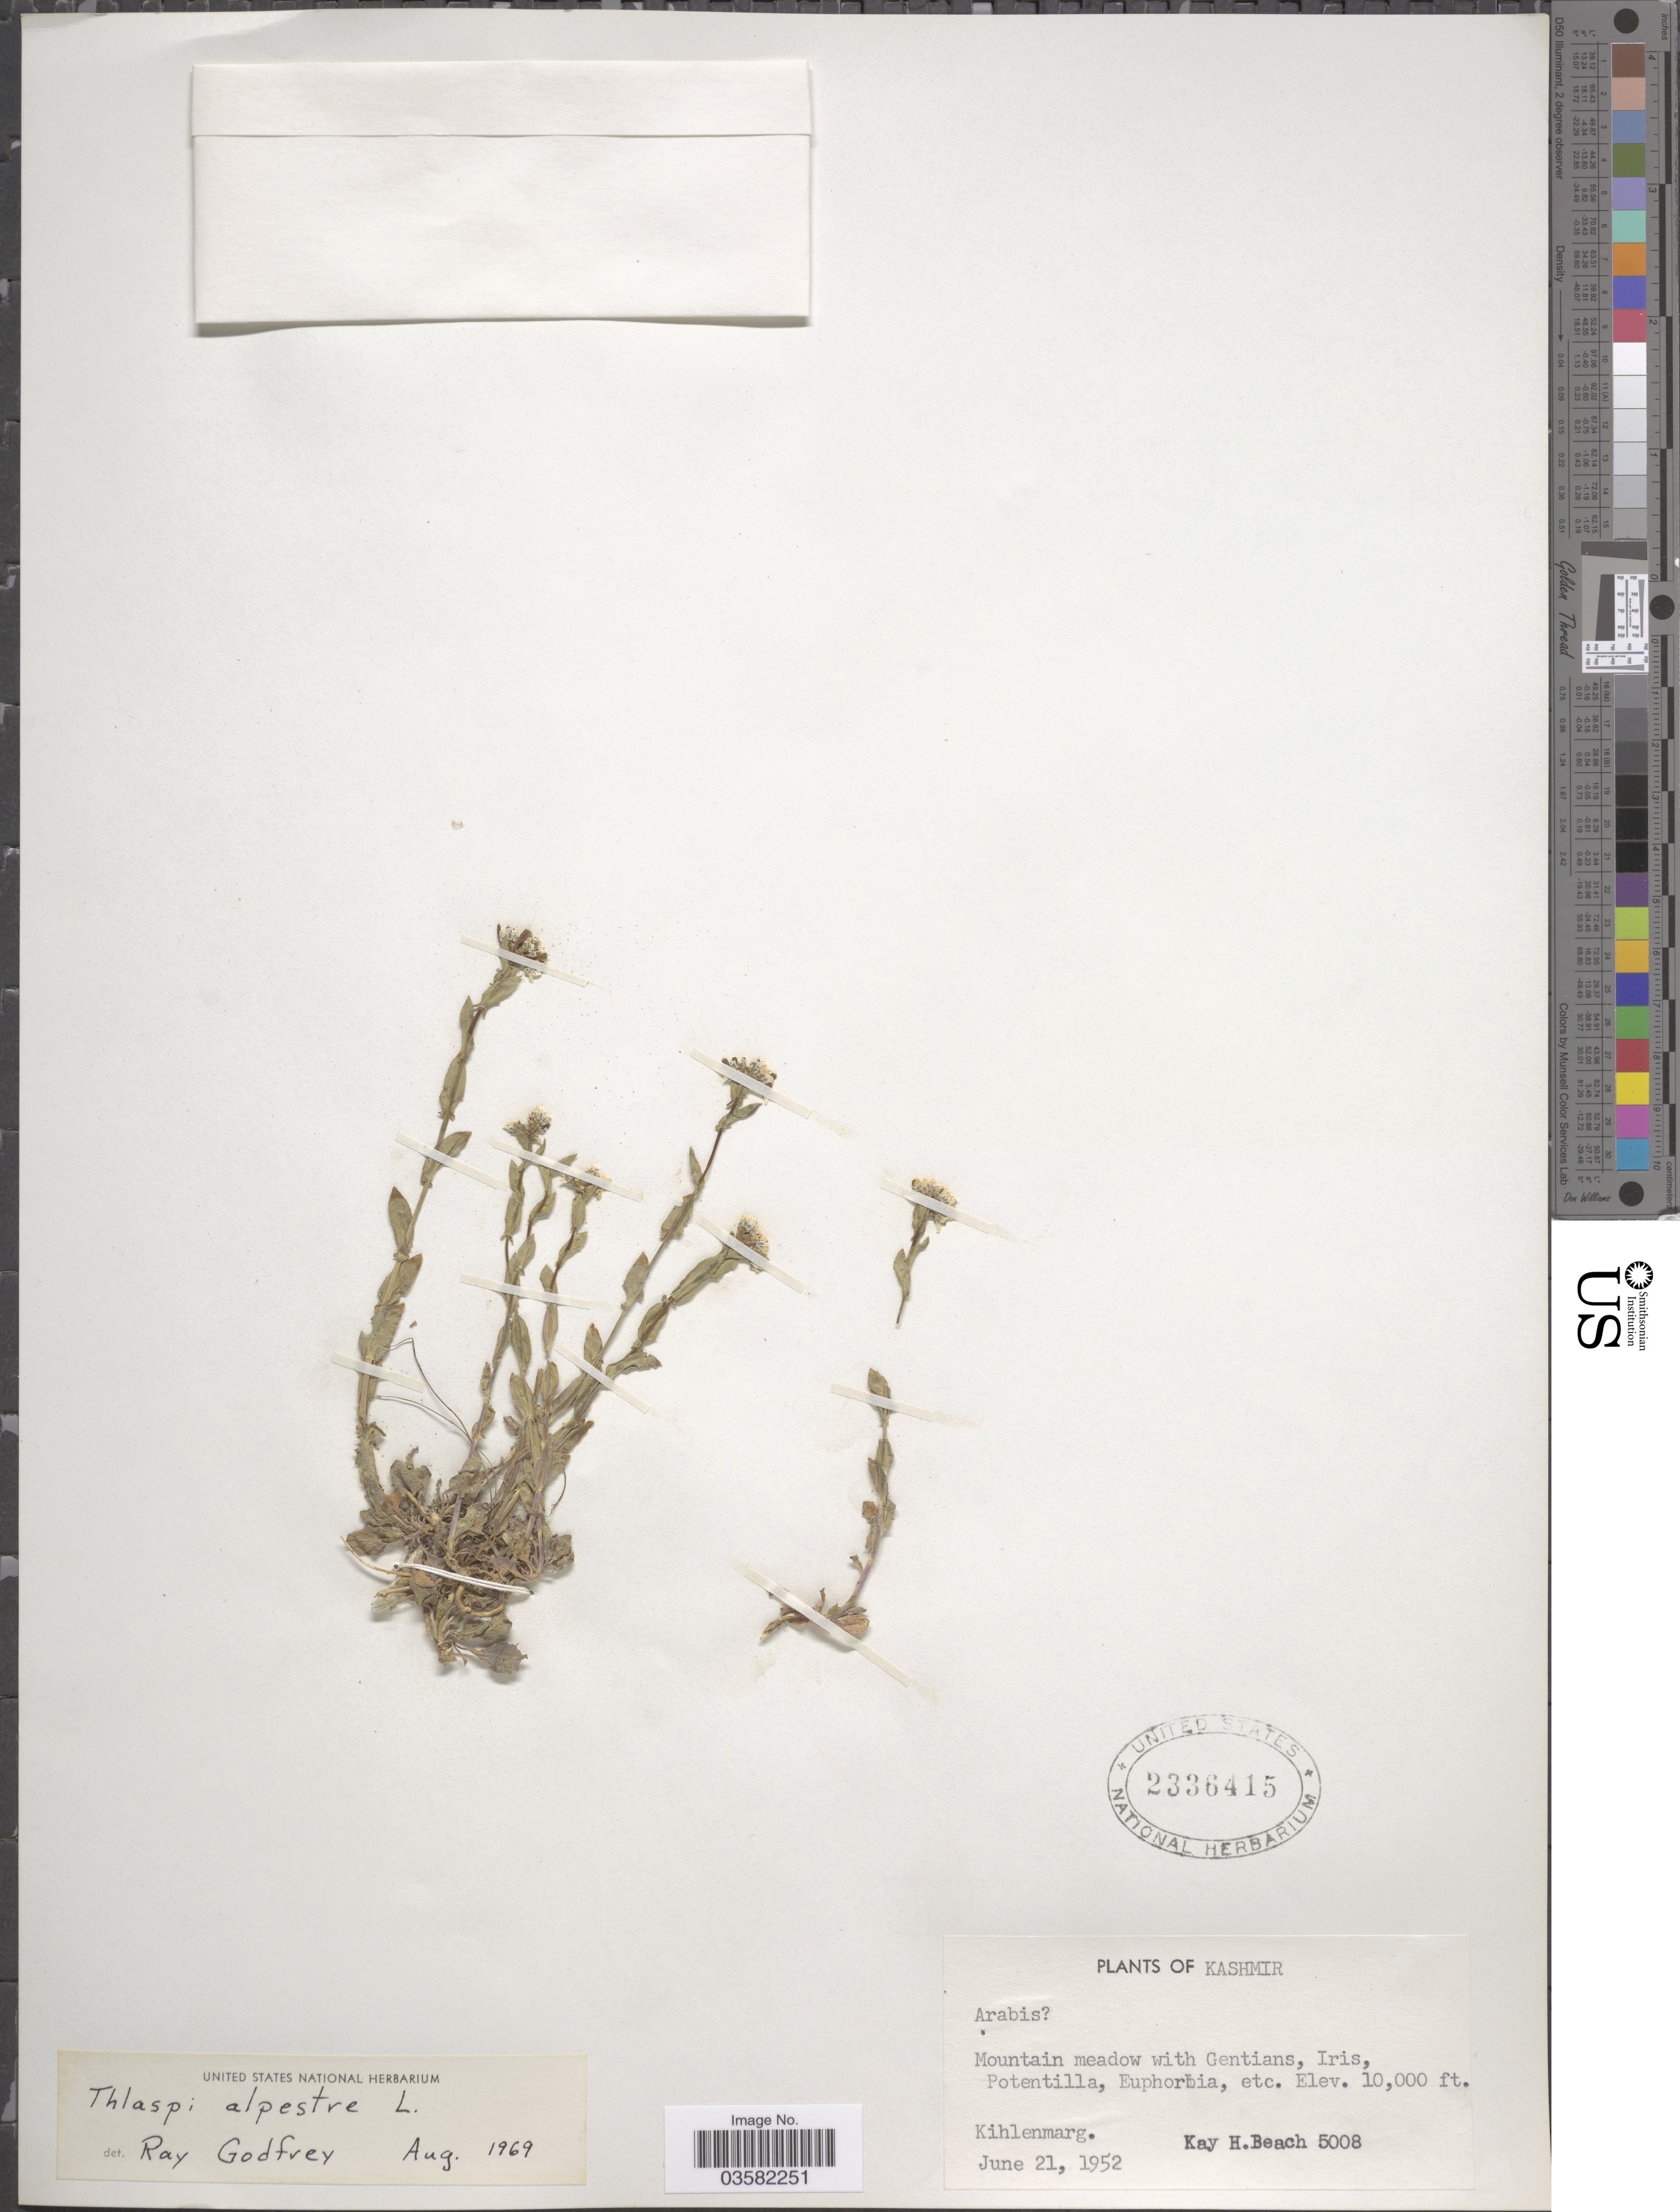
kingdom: Plantae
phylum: Tracheophyta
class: Magnoliopsida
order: Brassicales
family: Brassicaceae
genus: Thlaspi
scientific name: Thlaspi alpestre L. nom. illeg.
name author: L.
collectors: K. H. Beach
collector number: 5008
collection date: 1952-06-21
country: India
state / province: Jammu and Kashmir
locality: Kashmir. Kihlenmarg.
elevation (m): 3048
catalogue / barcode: US 2336415